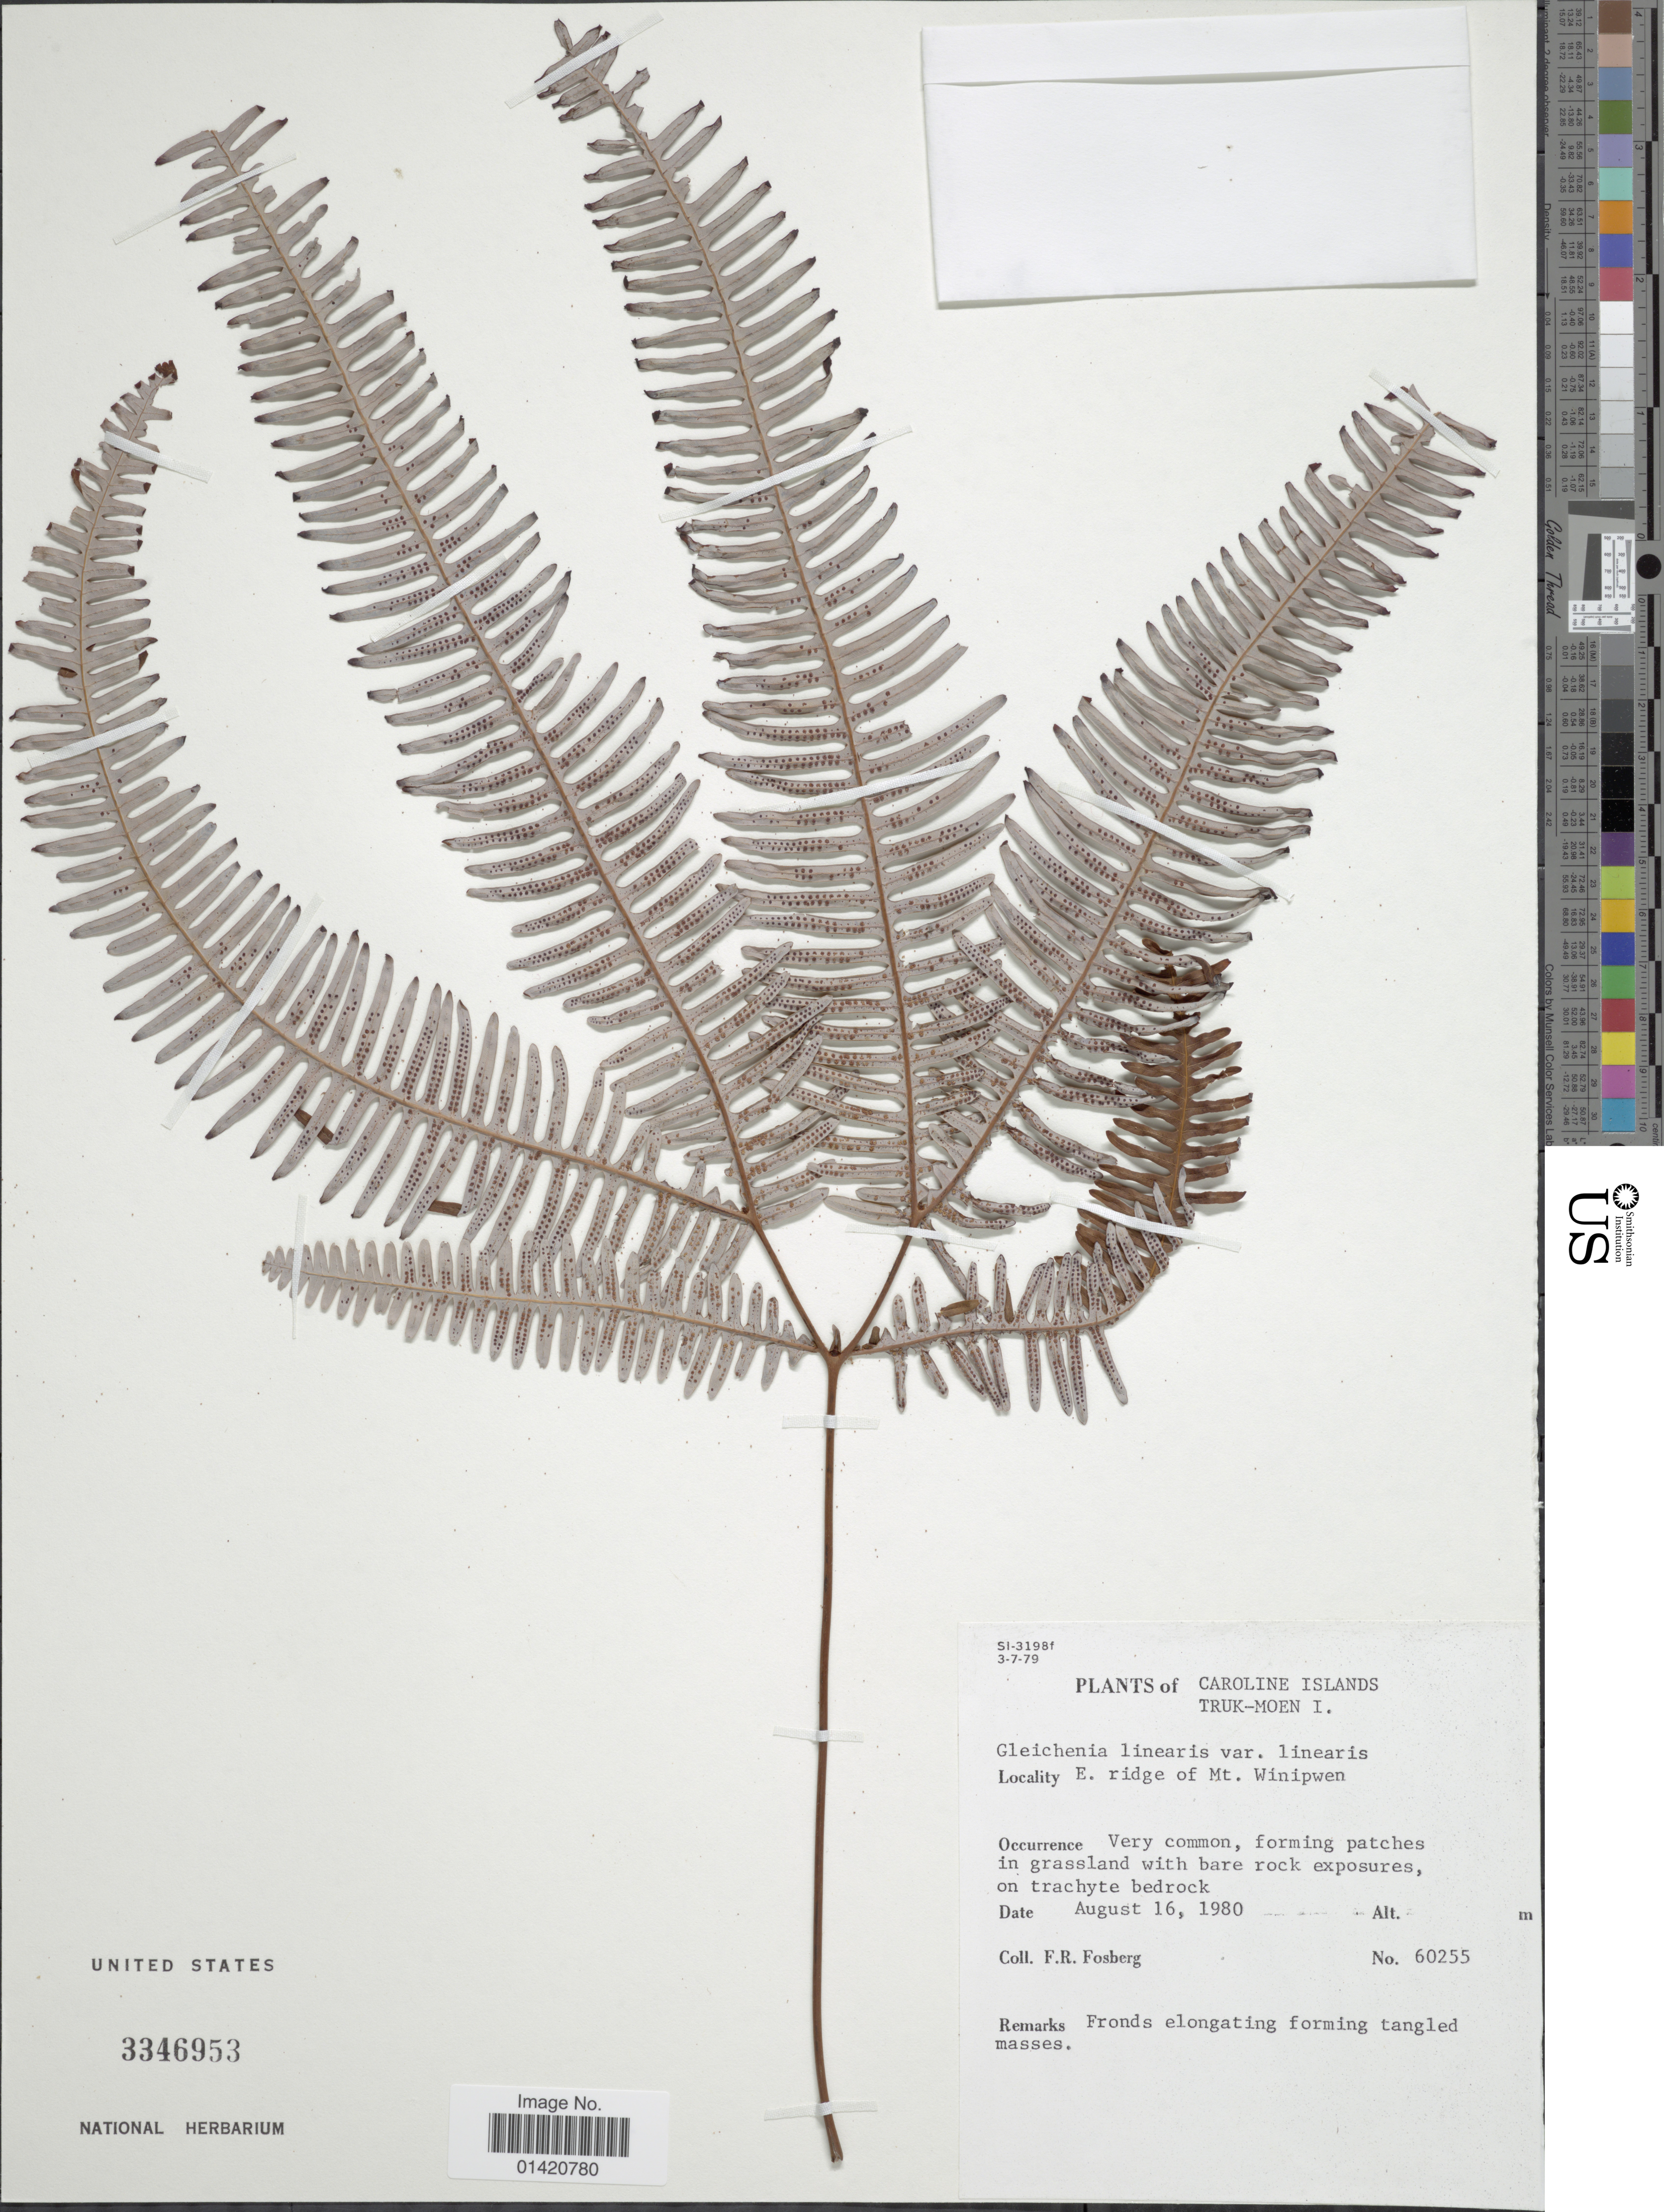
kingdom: Plantae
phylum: Tracheophyta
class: Polypodiopsida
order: Gleicheniales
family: Gleicheniaceae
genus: Dicranopteris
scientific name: Dicranopteris linearis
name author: (Burm. f.) Underw.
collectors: F. R. Fosberg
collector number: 60255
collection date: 1980-08-16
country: Micronesia, Federated States of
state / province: Truk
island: Moen [Wono]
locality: Caroline Islands, Truk-Moen I, E ridge of Mt Winipwen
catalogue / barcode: US 3346953